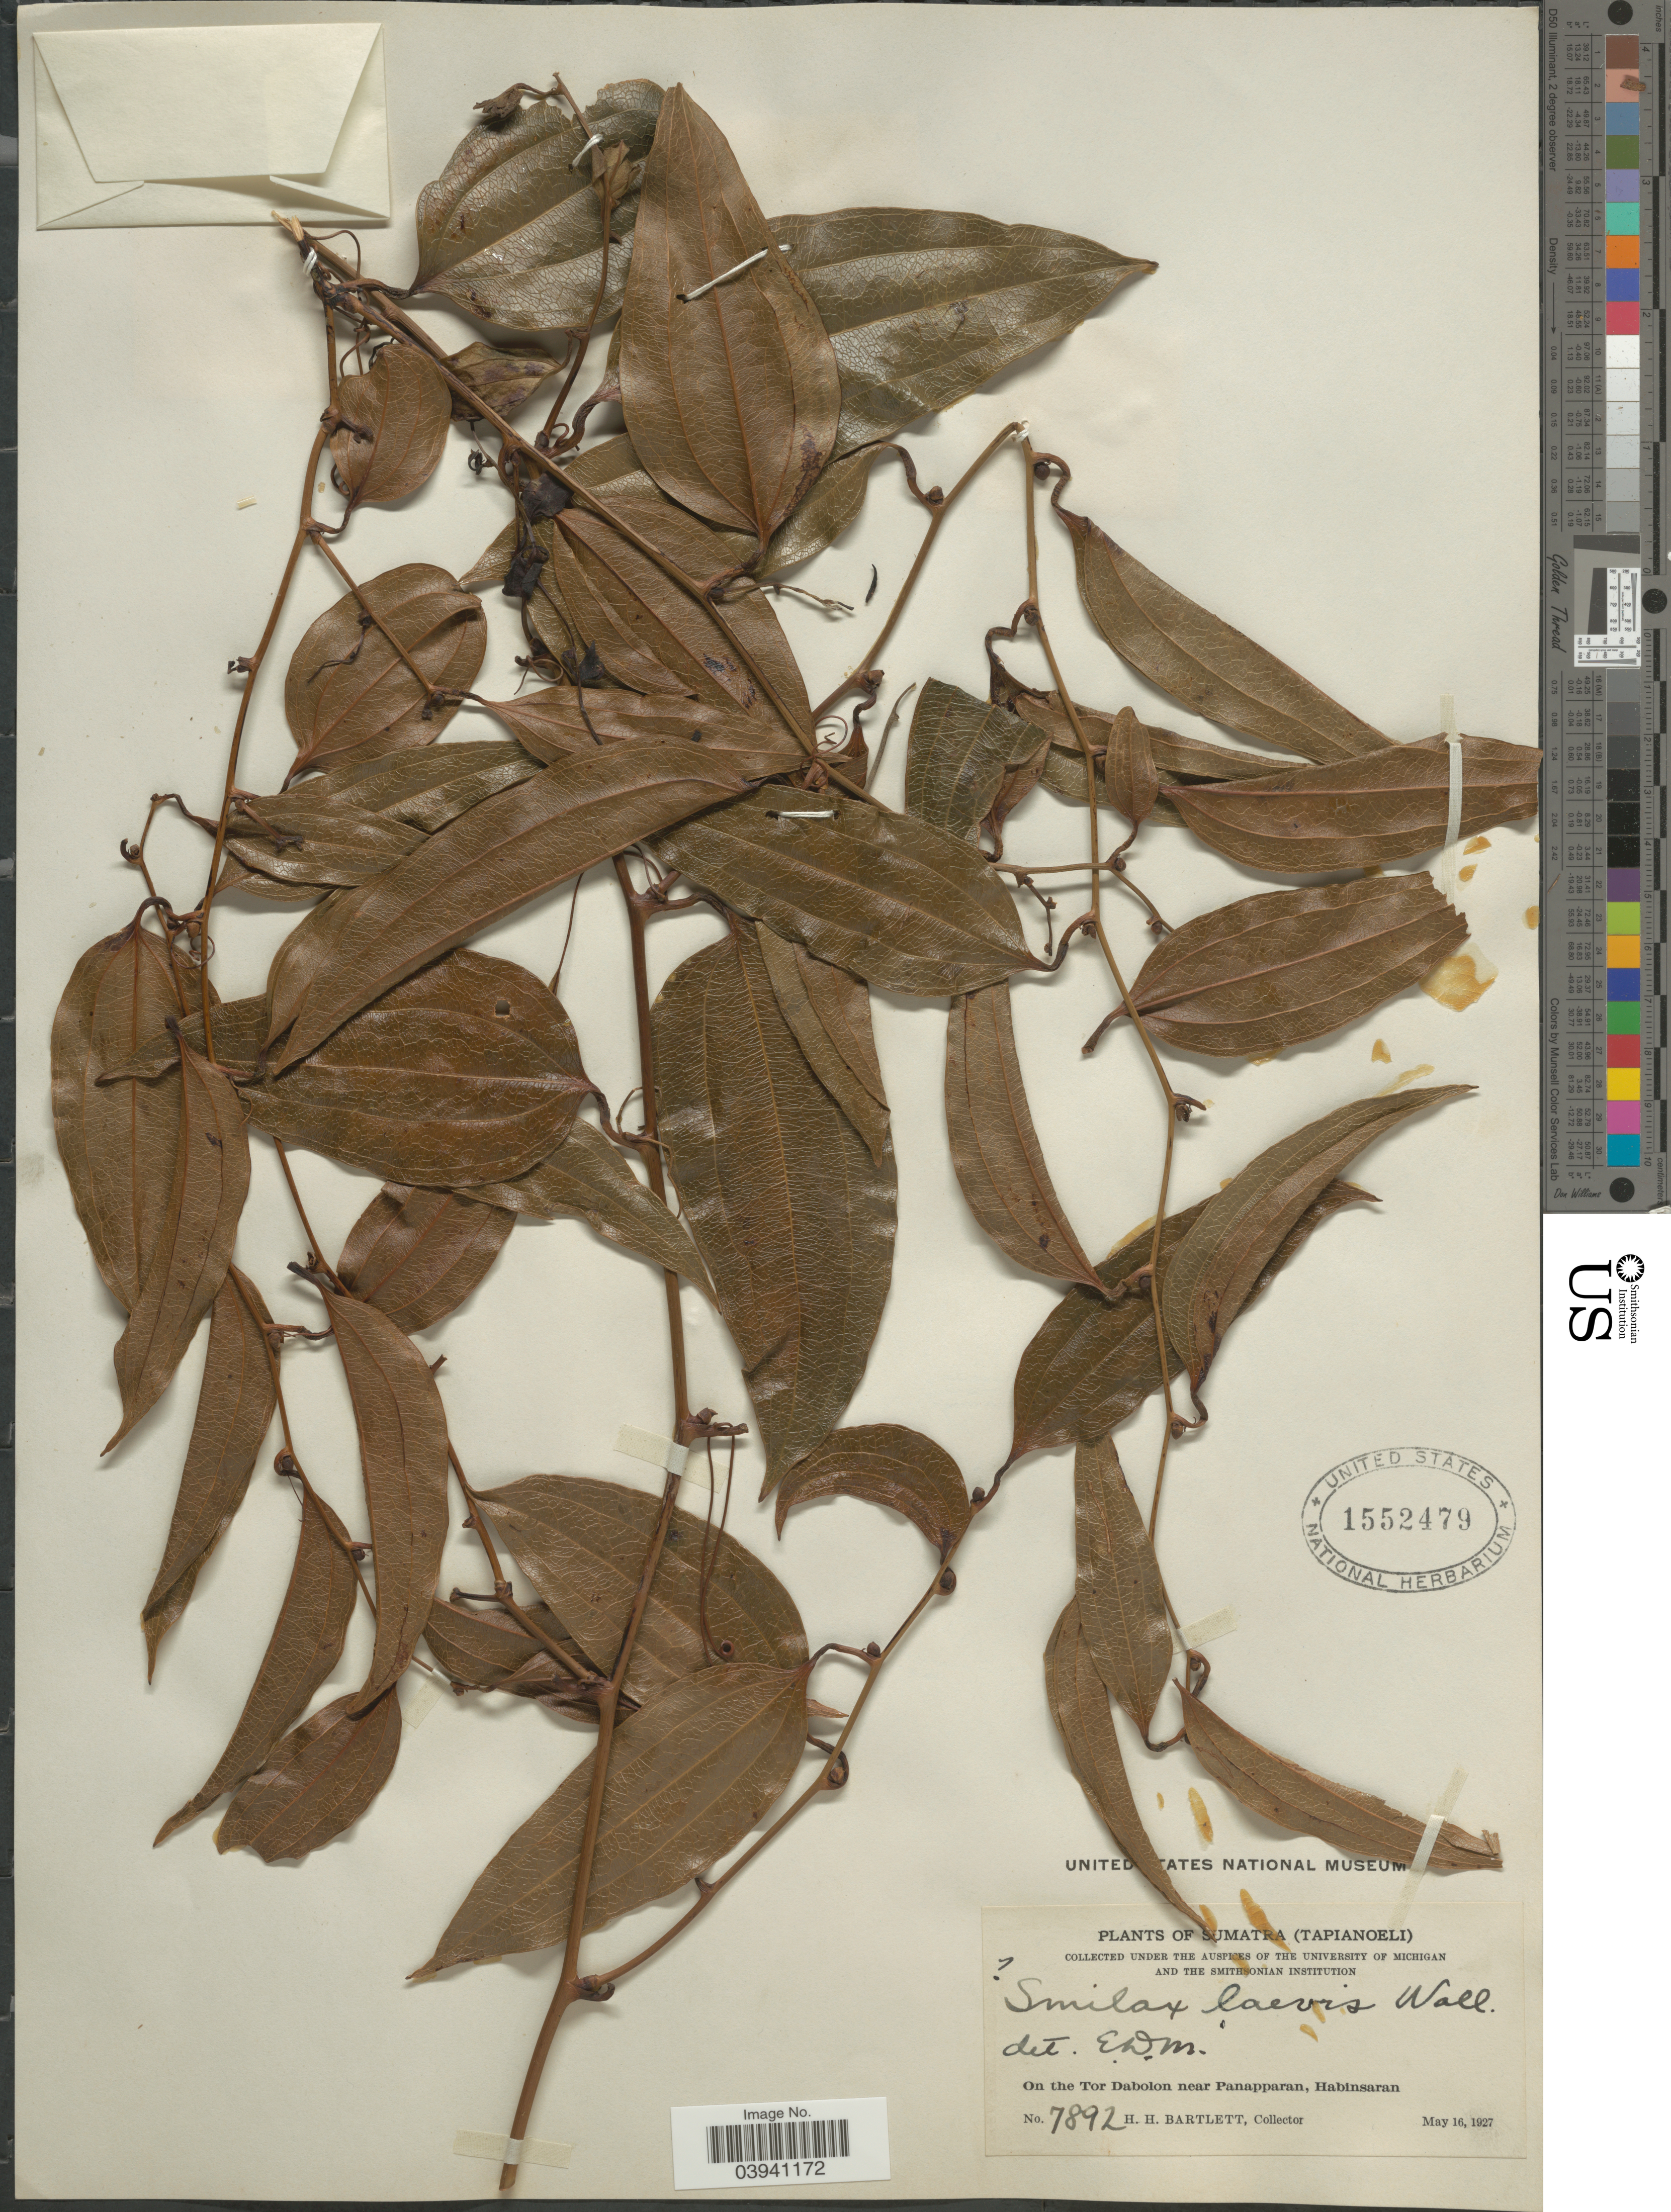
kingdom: Plantae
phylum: Tracheophyta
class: Liliopsida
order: Liliales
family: Smilacaceae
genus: Smilax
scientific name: Smilax laevis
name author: Wall. ex A. DC.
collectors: H. H. Bartlett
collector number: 7892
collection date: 1927-05-16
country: Indonesia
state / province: Sumatra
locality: Tapianoeli. On the Tor Dabolon near Panapparan, Habinsaran.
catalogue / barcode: US 1552479